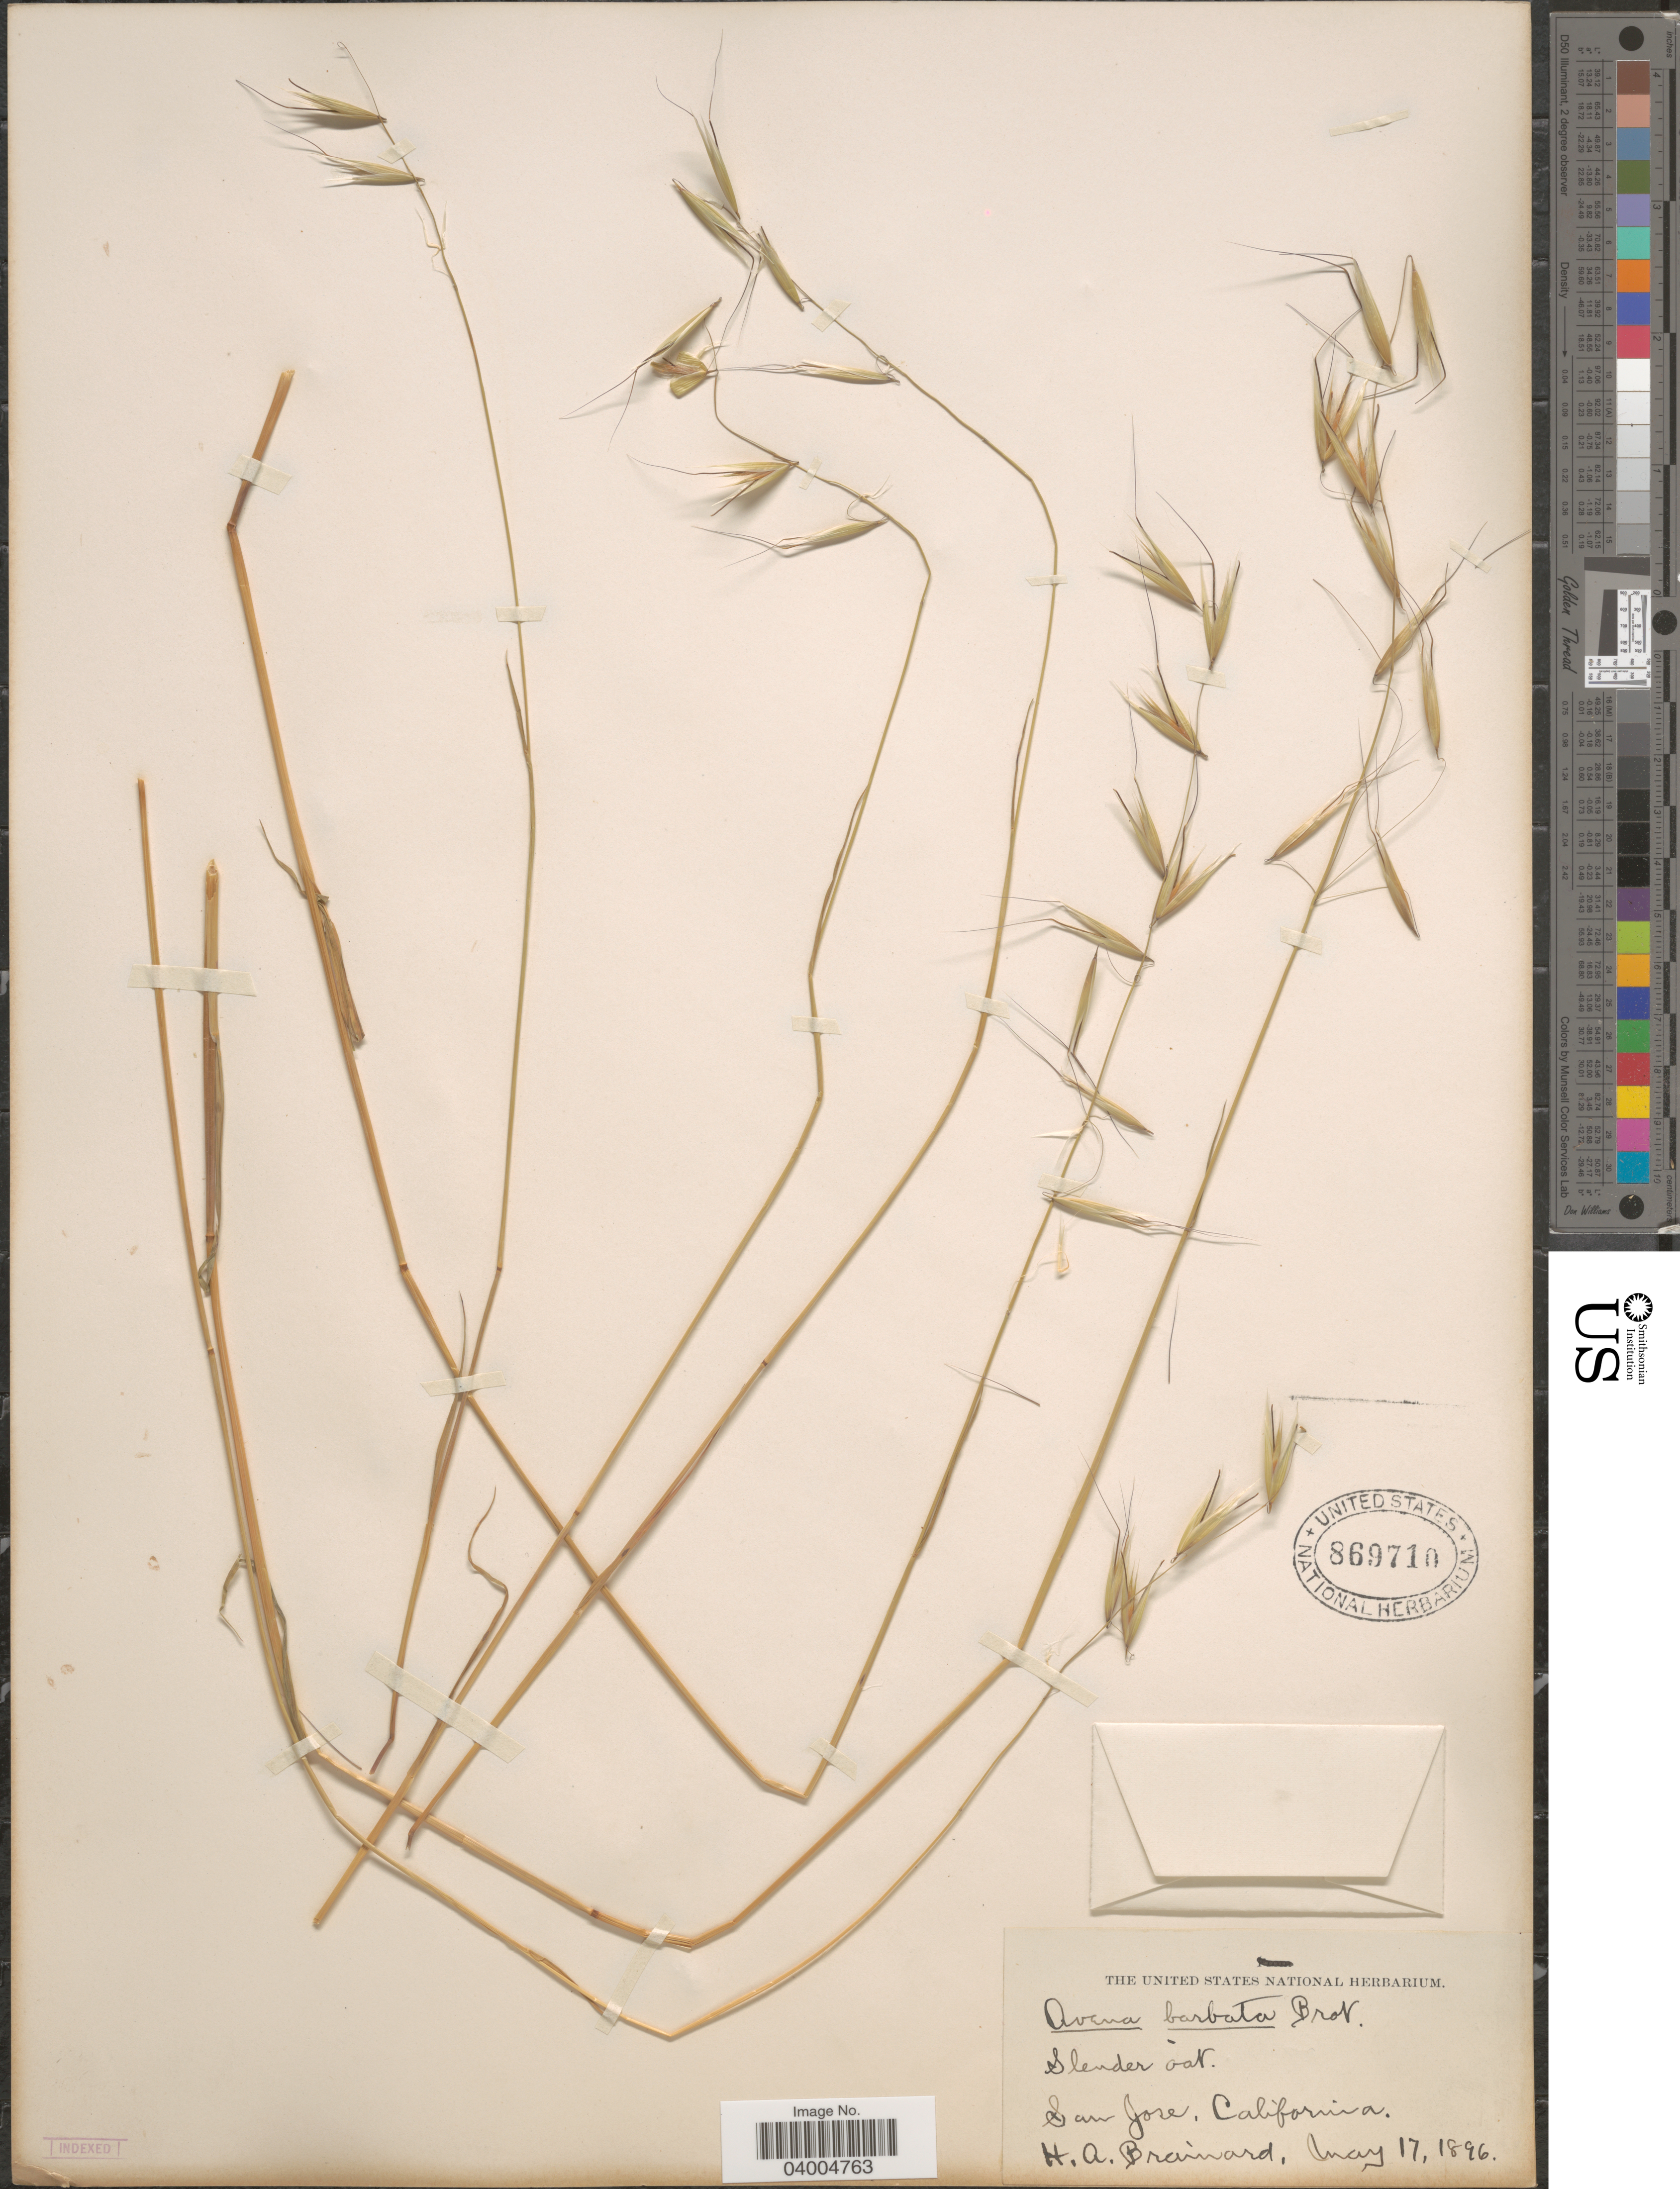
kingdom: Plantae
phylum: Tracheophyta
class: Liliopsida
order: Poales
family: Poaceae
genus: Avena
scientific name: Avena barbata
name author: Pott ex Link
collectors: H. Brainard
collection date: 1896-05-17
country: United States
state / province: California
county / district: Santa Clara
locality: San Jose.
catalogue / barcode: US 869710